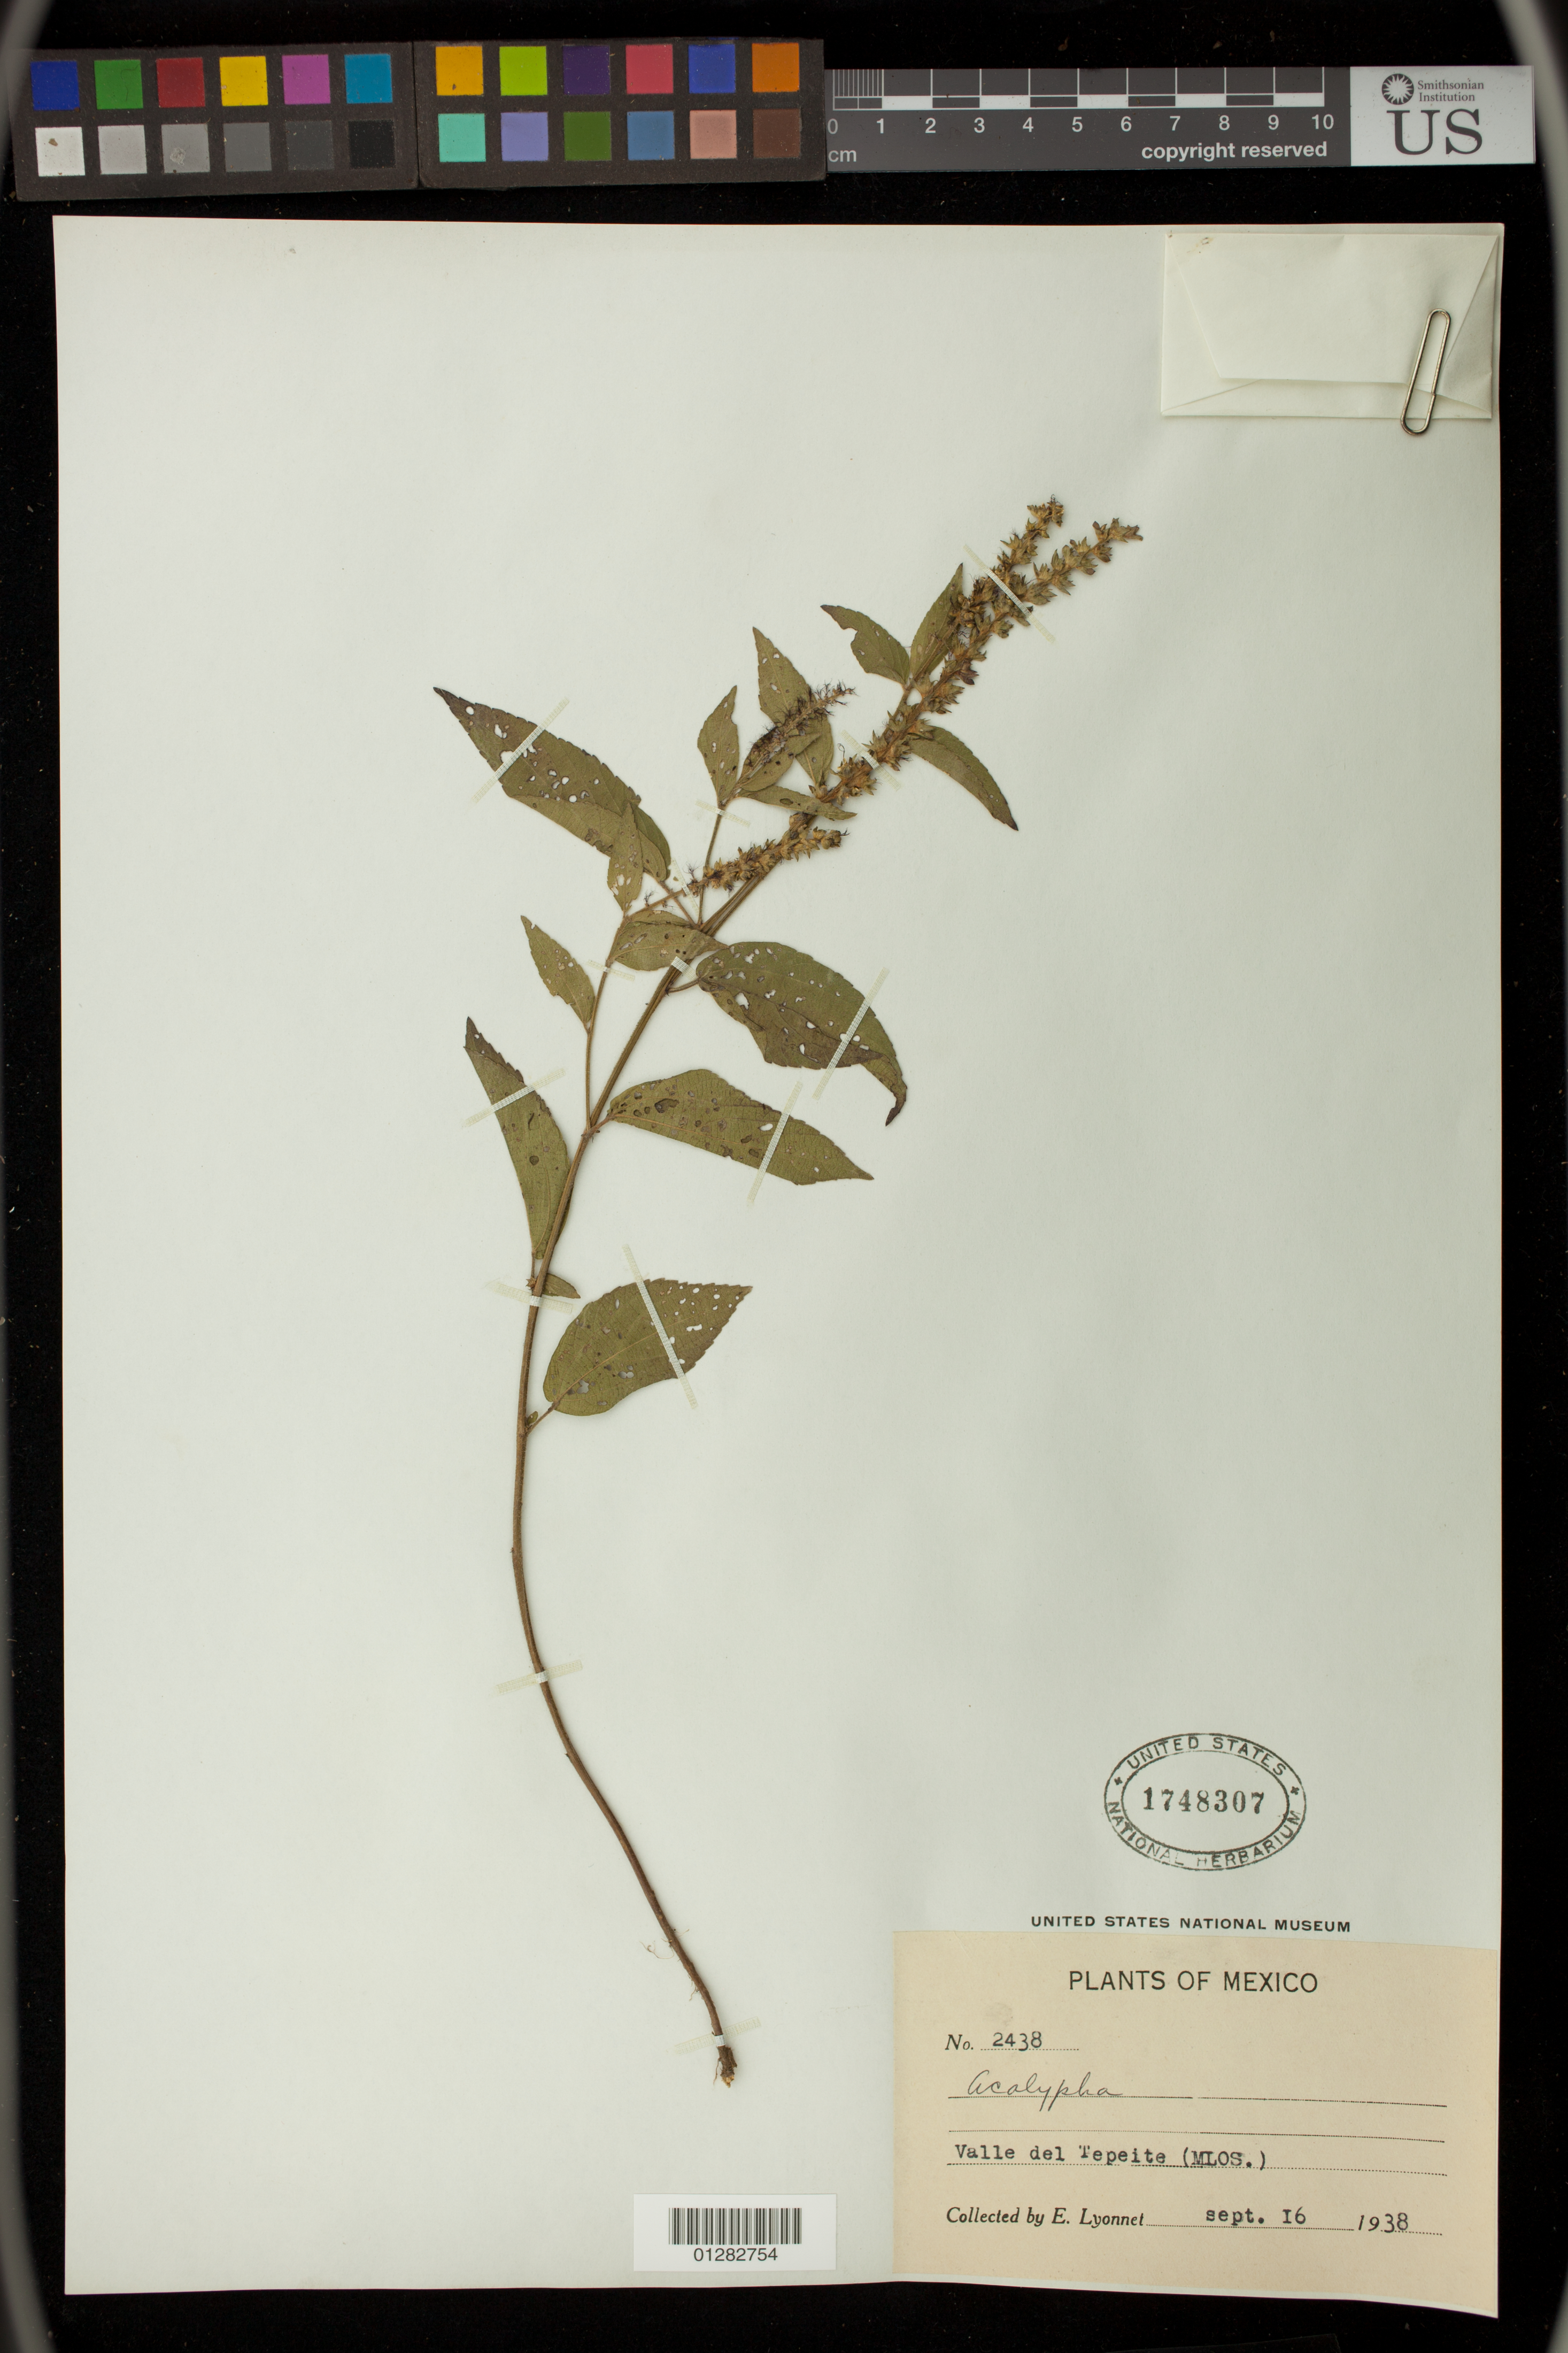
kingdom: Plantae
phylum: Tracheophyta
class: Magnoliopsida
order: Malpighiales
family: Euphorbiaceae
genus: Acalypha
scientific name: Acalypha sp.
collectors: E. Lyonnet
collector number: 2438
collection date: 1938-09-16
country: Mexico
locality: Valle del Tepeite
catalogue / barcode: US 1748307